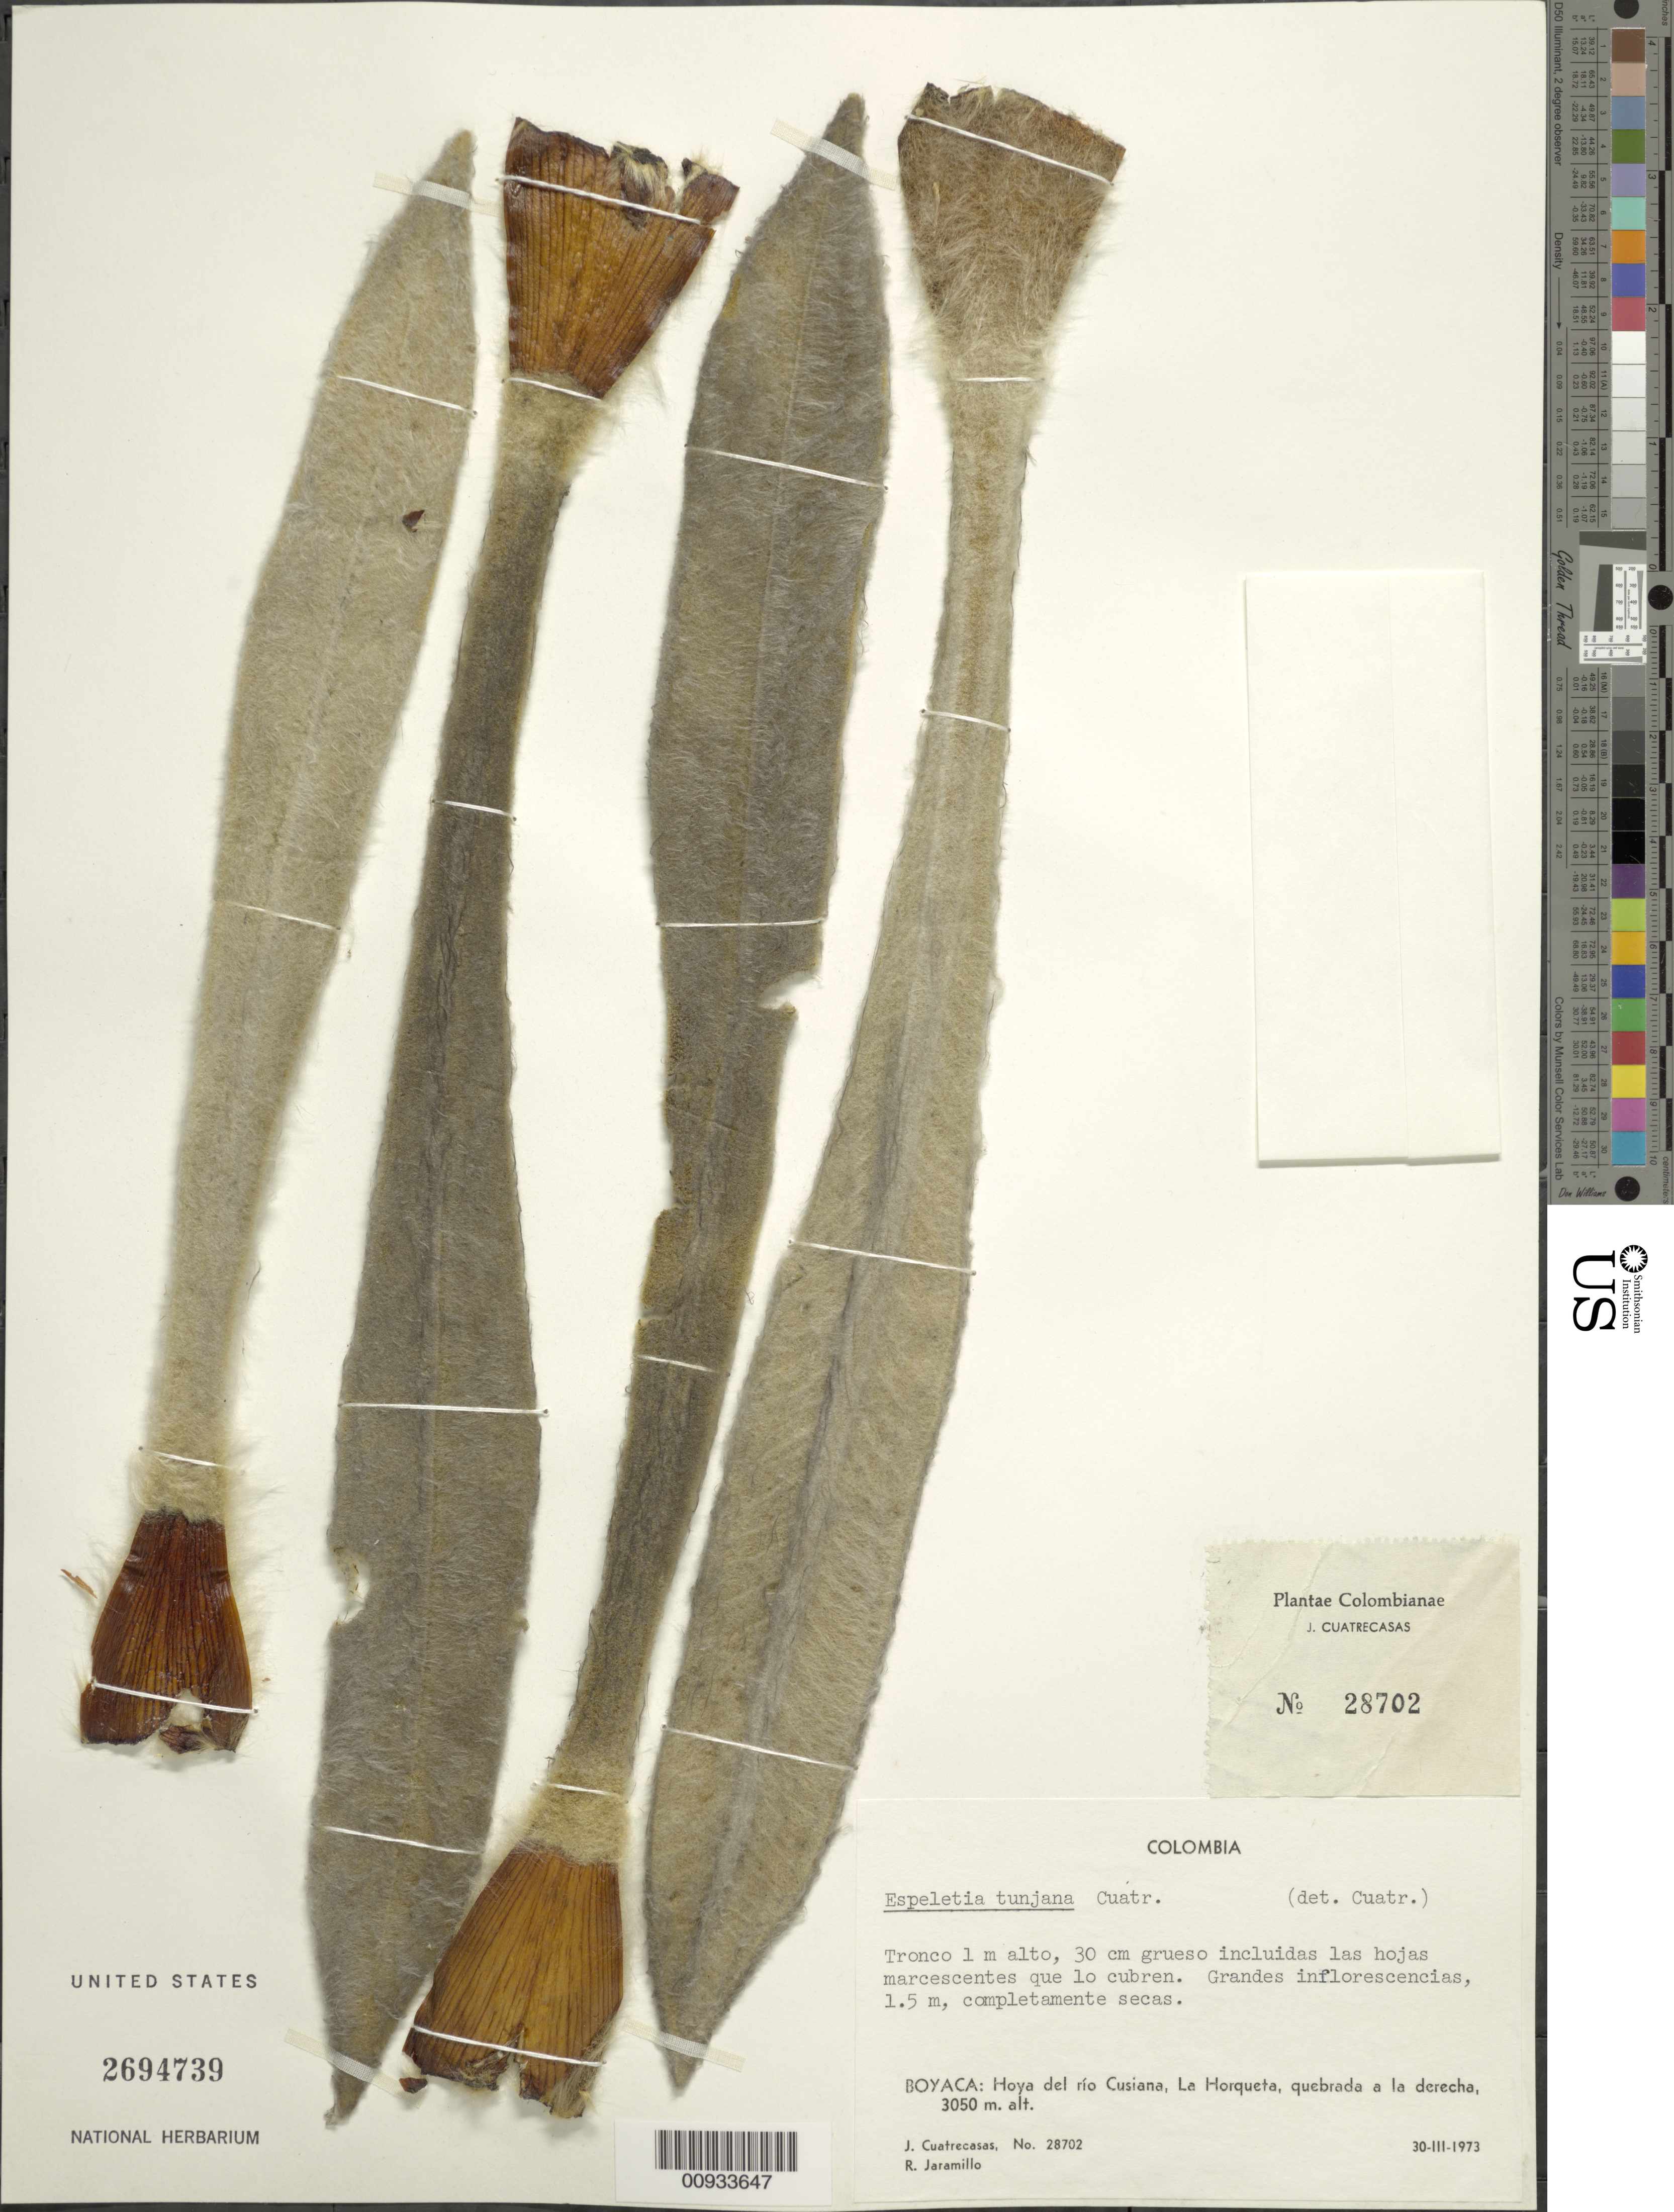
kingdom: Plantae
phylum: Tracheophyta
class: Magnoliopsida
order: Asterales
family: Asteraceae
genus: Espeletia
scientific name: Espeletia tunjana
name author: Cuatrec.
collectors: J. Cuatrecasas & R. Jaramillo M.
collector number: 28702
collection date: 1973-03-30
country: Colombia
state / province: Boyacá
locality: Hoya del Rio Cusiana, La Horqueta, quebrada a la derecha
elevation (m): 3050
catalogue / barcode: US 2694739